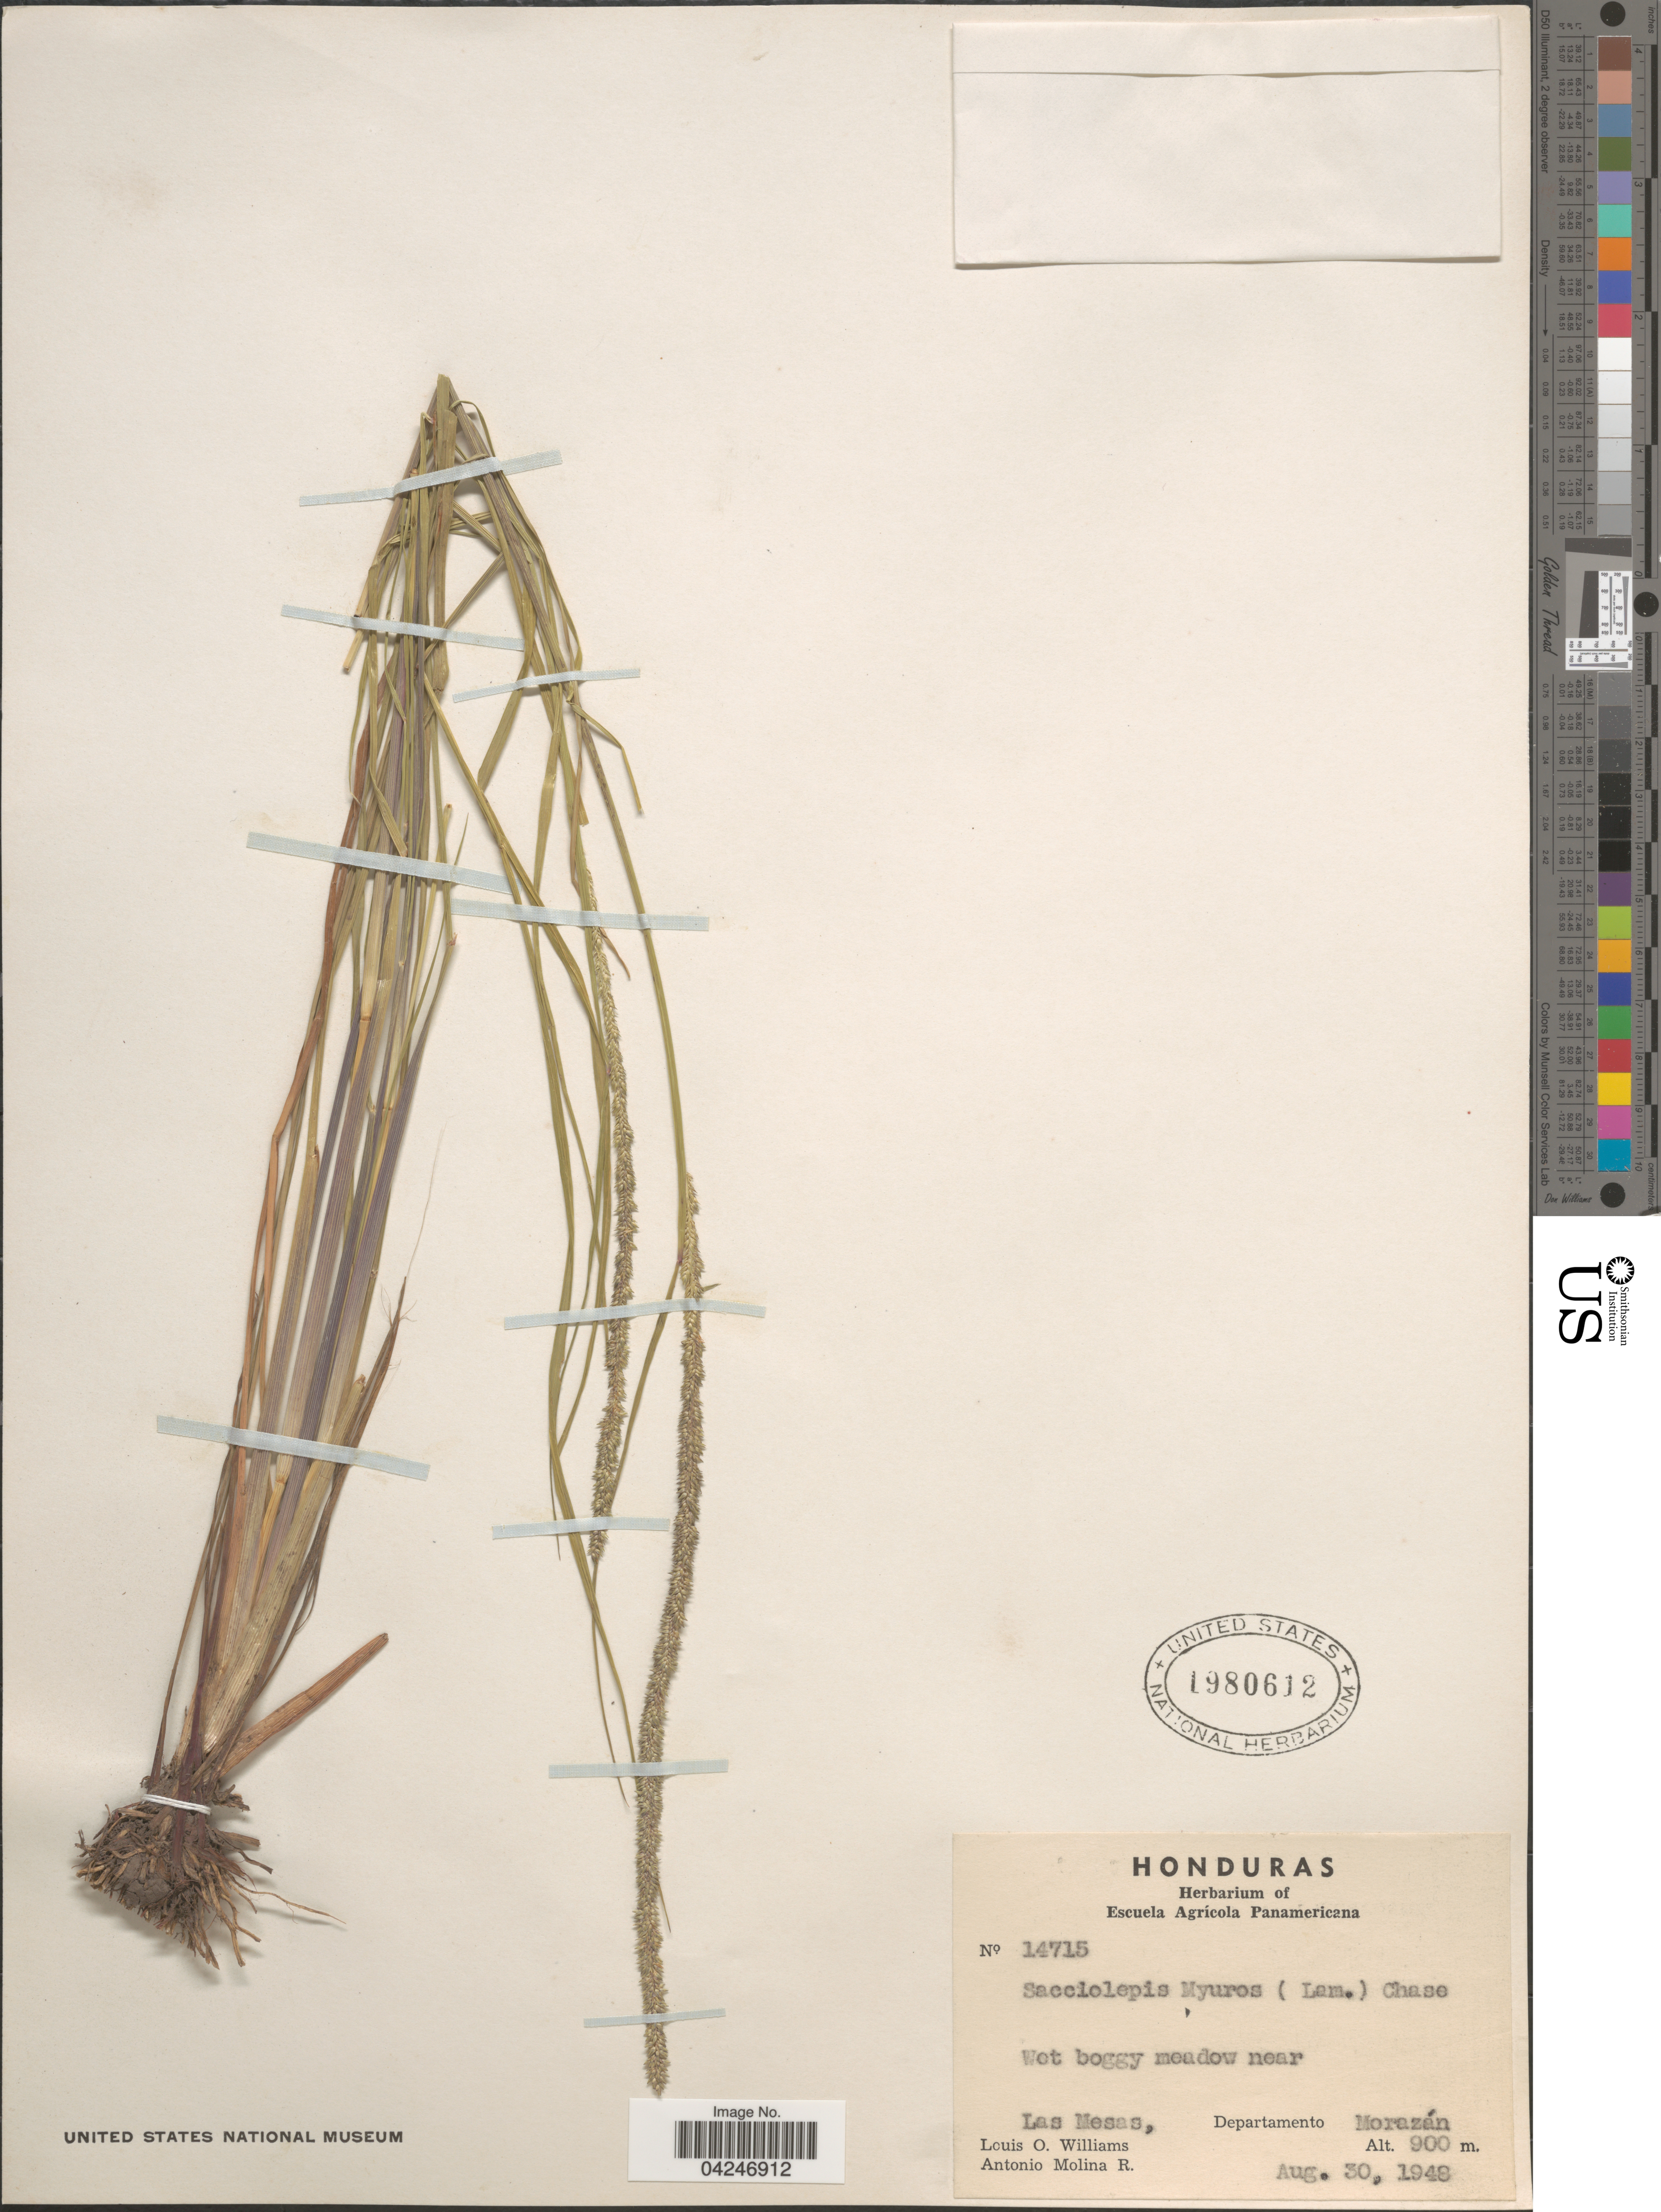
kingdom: Plantae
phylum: Tracheophyta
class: Liliopsida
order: Poales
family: Poaceae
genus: Sacciolepis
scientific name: Sacciolepis myuros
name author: (Lam.) Chase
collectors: L. O. Williams & A. Molina R.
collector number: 14715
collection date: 1948-08-30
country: Honduras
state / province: Fco. Morazán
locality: Las Mesas, Departamento Morazán.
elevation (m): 900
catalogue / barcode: US 1980612